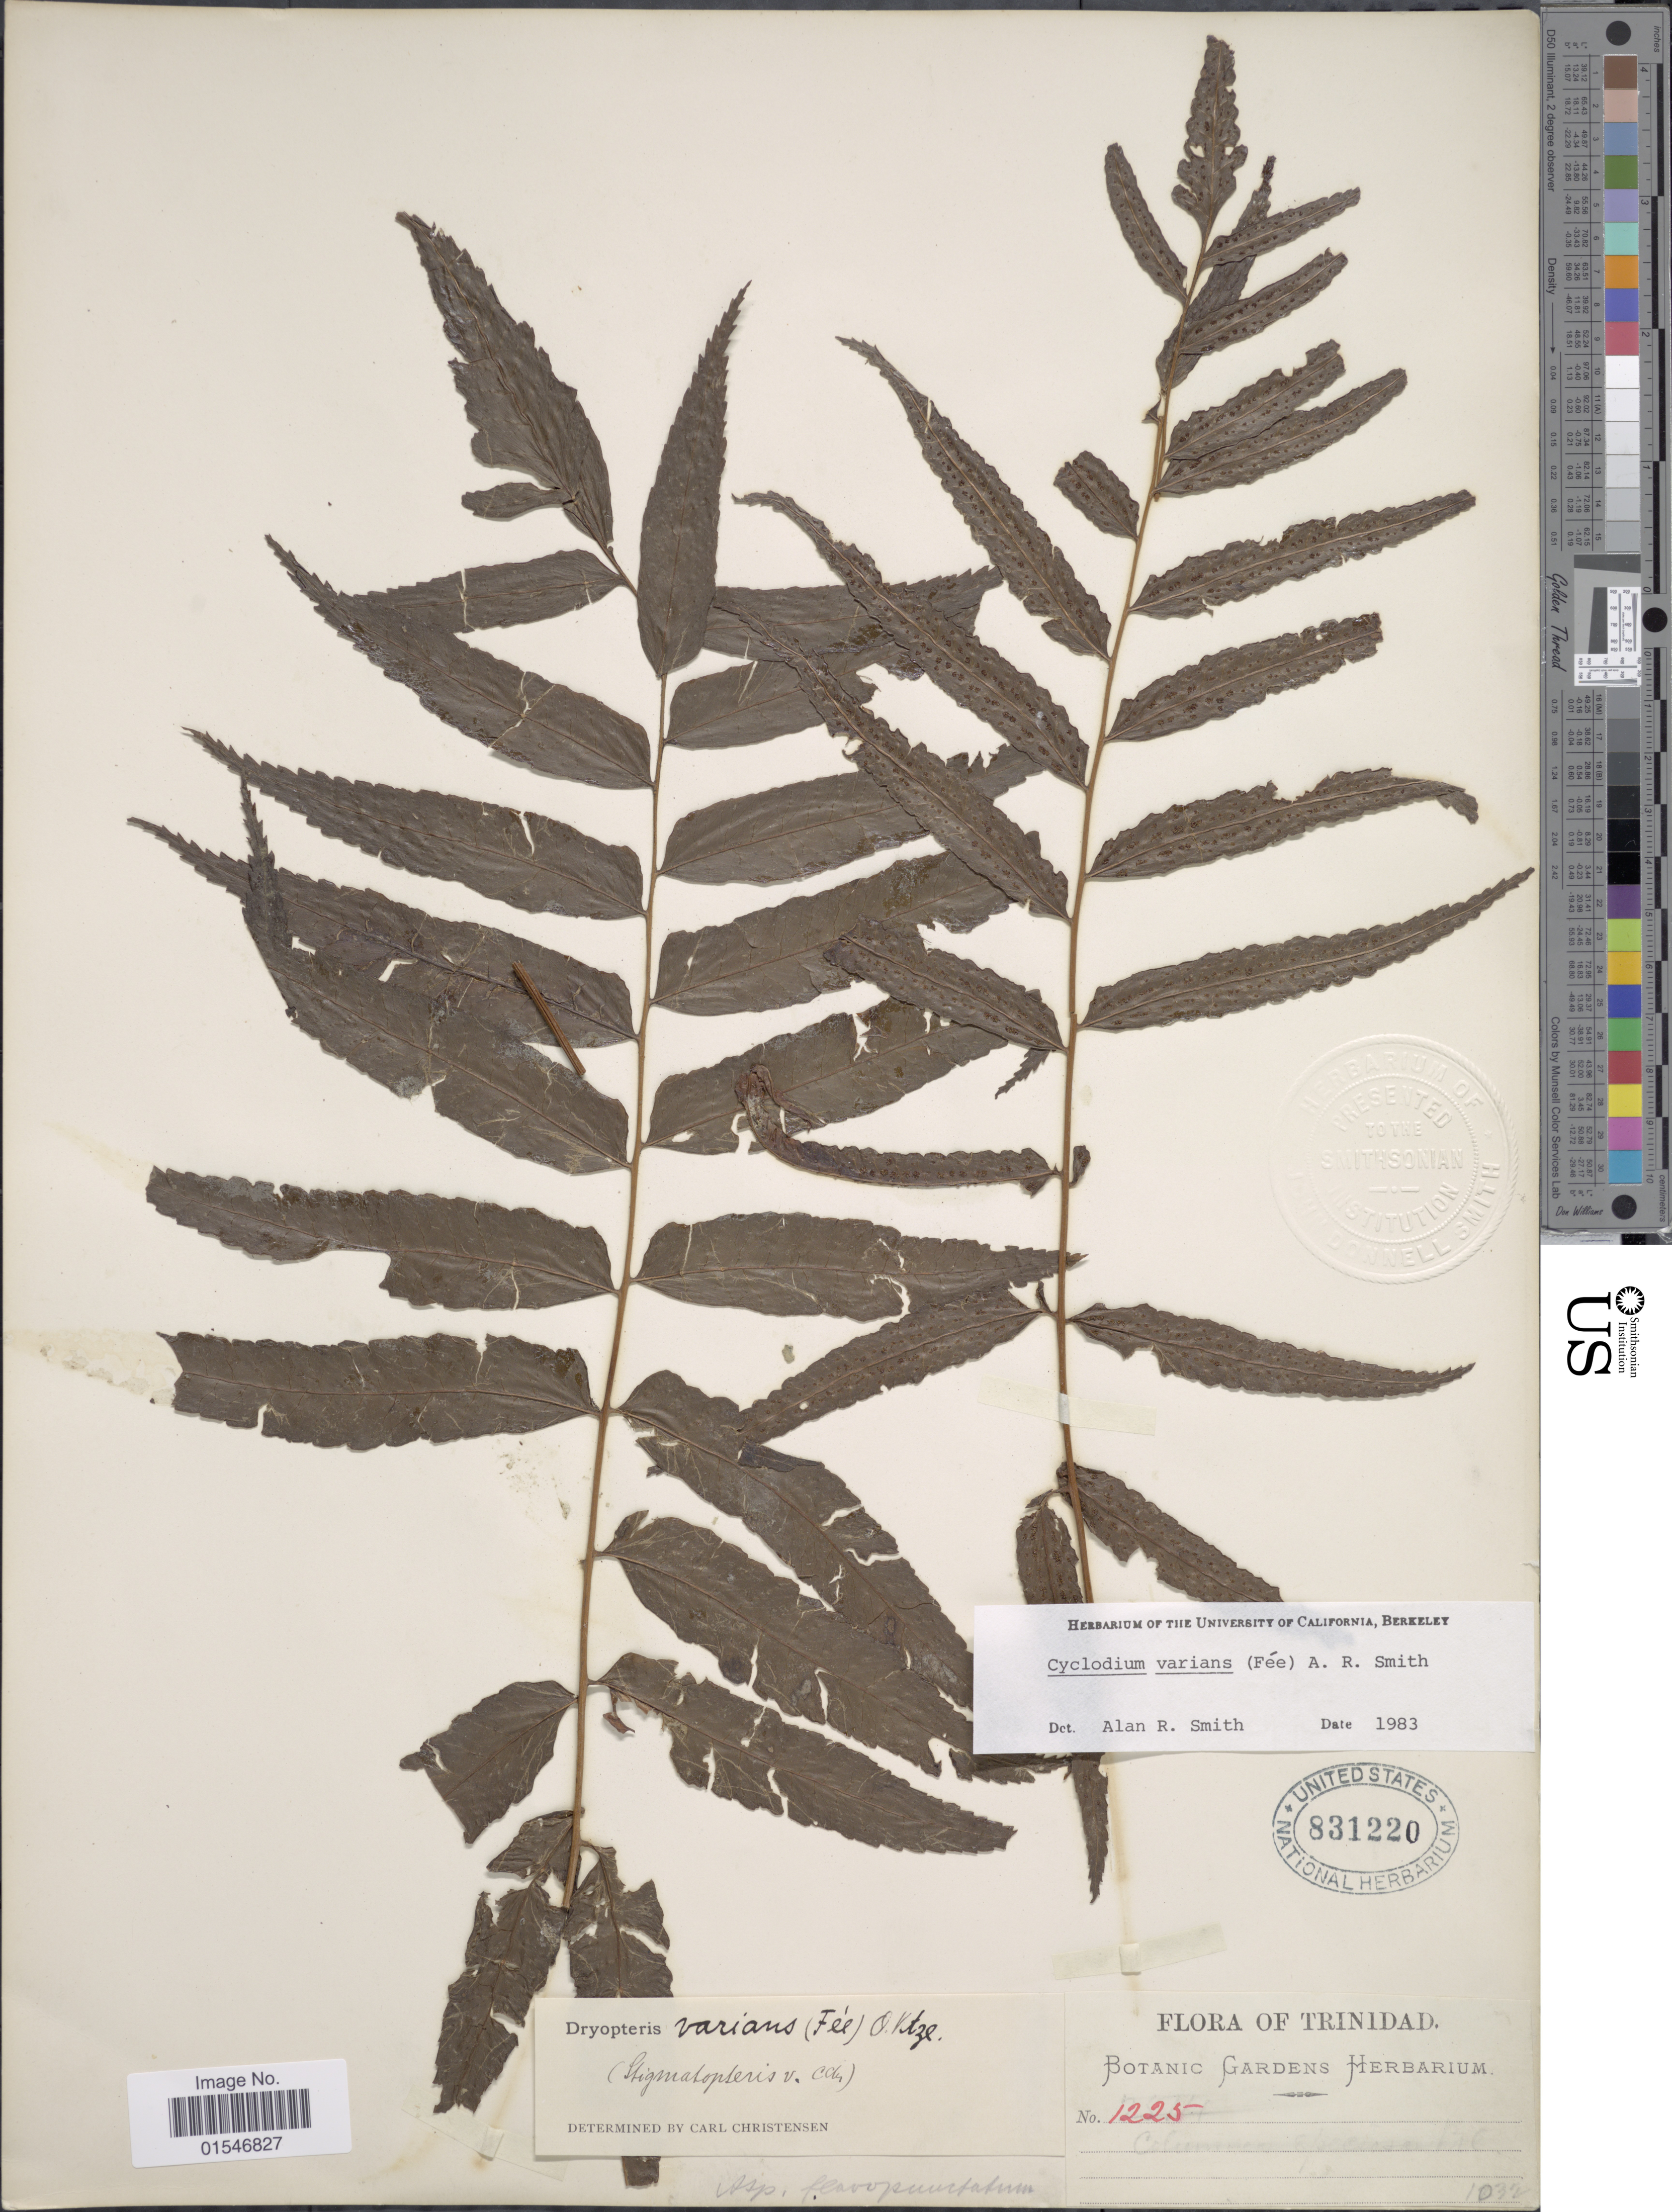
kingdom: Plantae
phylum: Tracheophyta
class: Polypodiopsida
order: Polypodiales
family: Dryopteridaceae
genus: Cyclodium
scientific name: Cyclodium varians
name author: (Fée) A.R. Sm.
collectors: Botanic Gardens Herbarium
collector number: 1225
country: Trinidad and Tobago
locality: Trinidad.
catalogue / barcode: US 831220